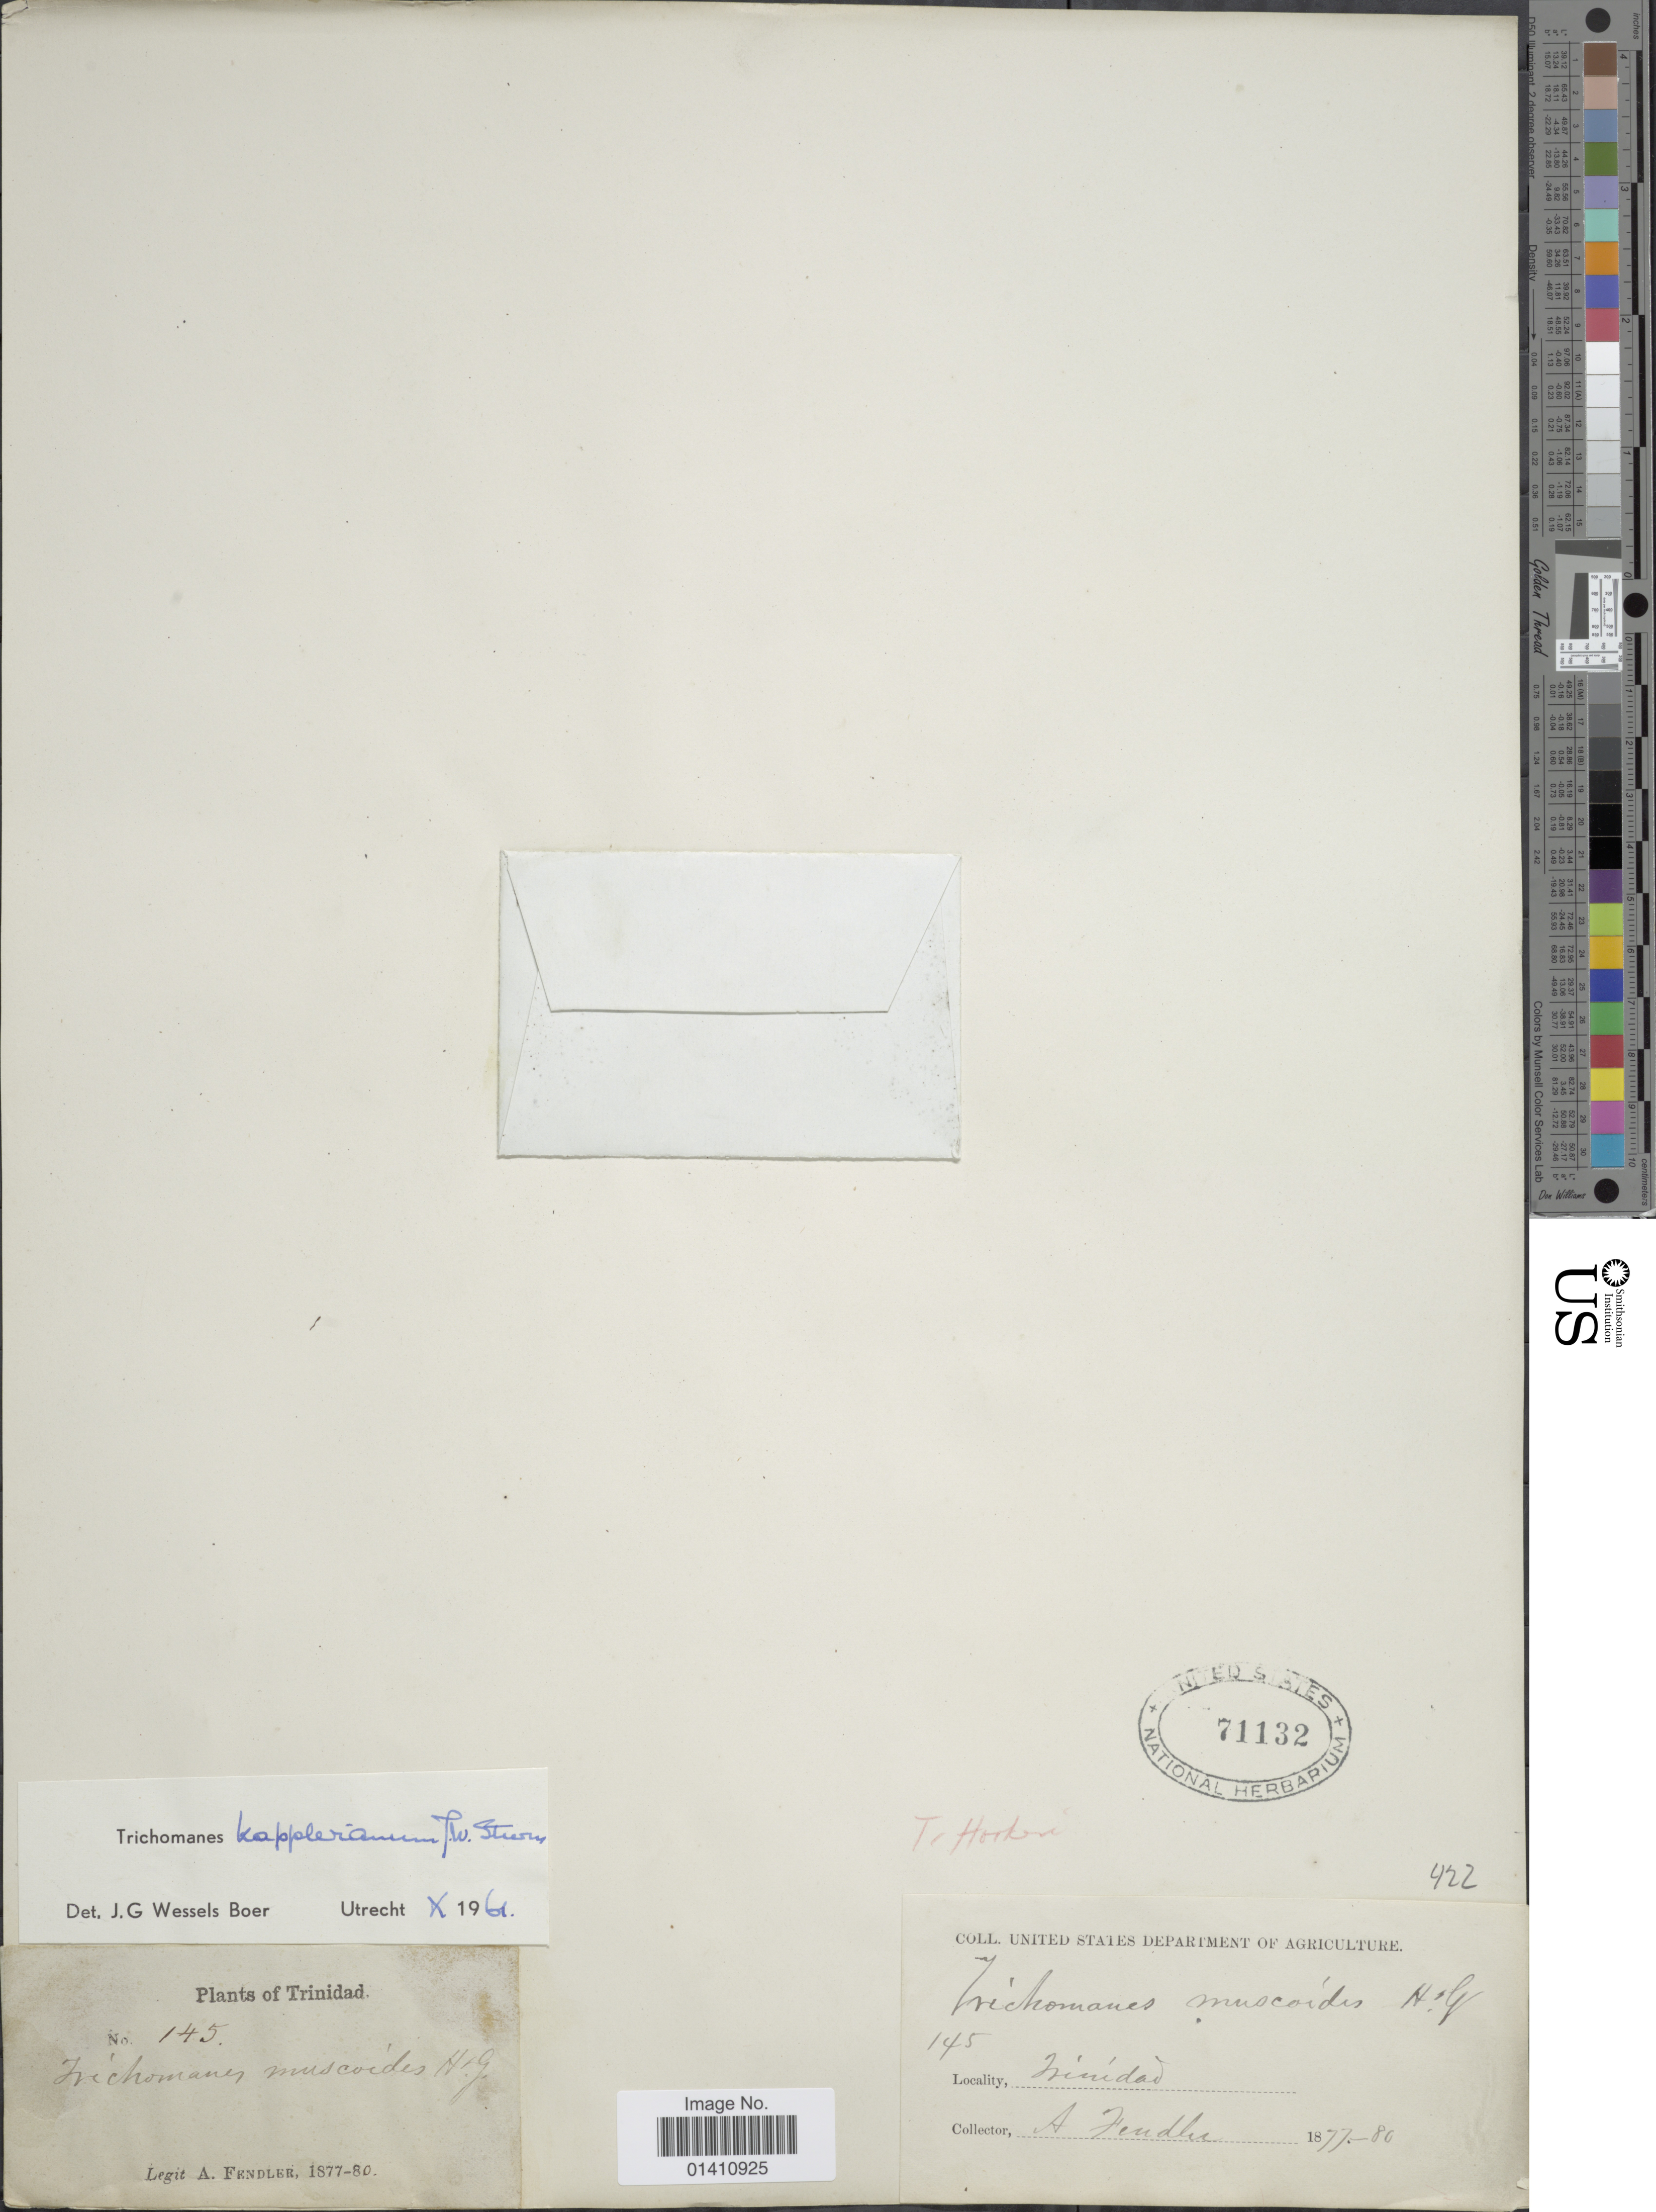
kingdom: Plantae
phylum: Tracheophyta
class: Polypodiopsida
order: Hymenophyllales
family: Hymenophyllaceae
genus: Didymoglossum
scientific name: Didymoglossum kapplerianum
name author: (Sturm) Ebihara & Dubuisson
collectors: A. Fendler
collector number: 145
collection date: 1877/1880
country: Trinidad and Tobago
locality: Trinidad.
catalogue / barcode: US 71132